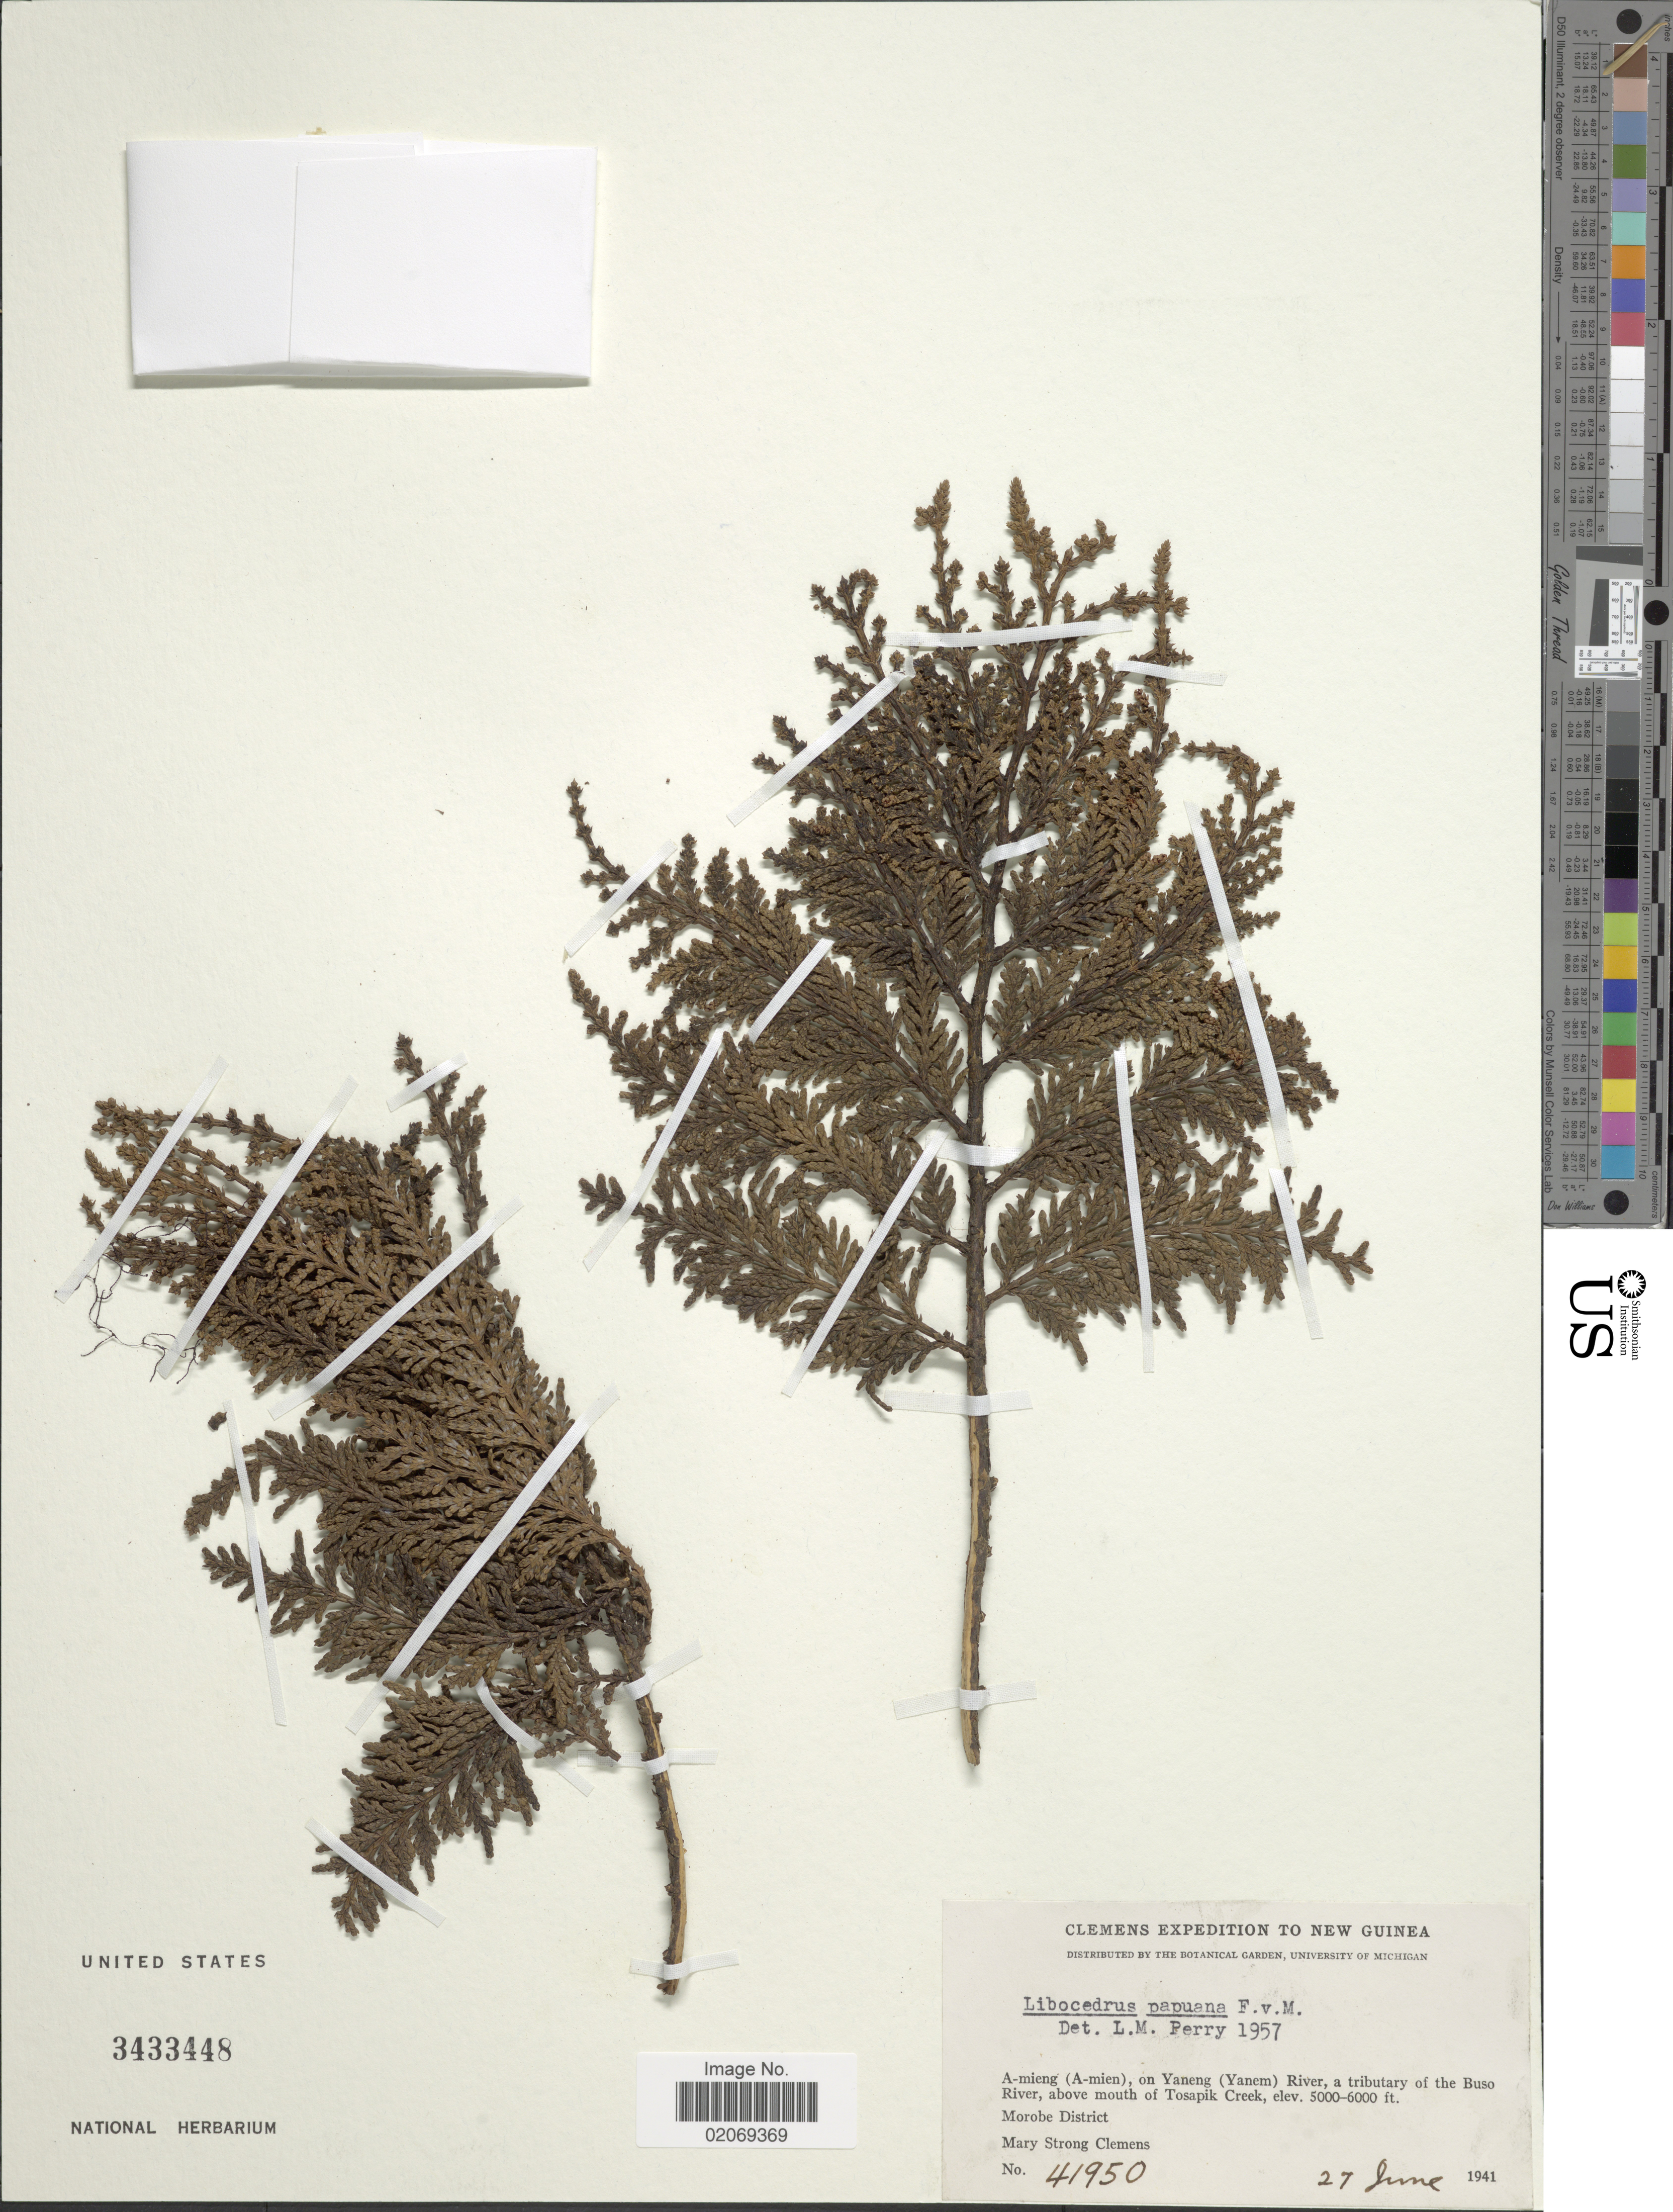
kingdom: Plantae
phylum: Tracheophyta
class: Pinopsida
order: Pinales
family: Cupressaceae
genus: Libocedrus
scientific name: Libocedrus papuana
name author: F. Muell.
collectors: M. S. Clemens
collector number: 41950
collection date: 1941-06-27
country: Papua New Guinea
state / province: Morobe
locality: New Guineam A-mieng (A-mien), on Yaneng (Yanem) River, a tributary of the Buso River, above mouth of Tosapik Creek, Morobe District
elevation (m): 1524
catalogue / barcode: US 3433448